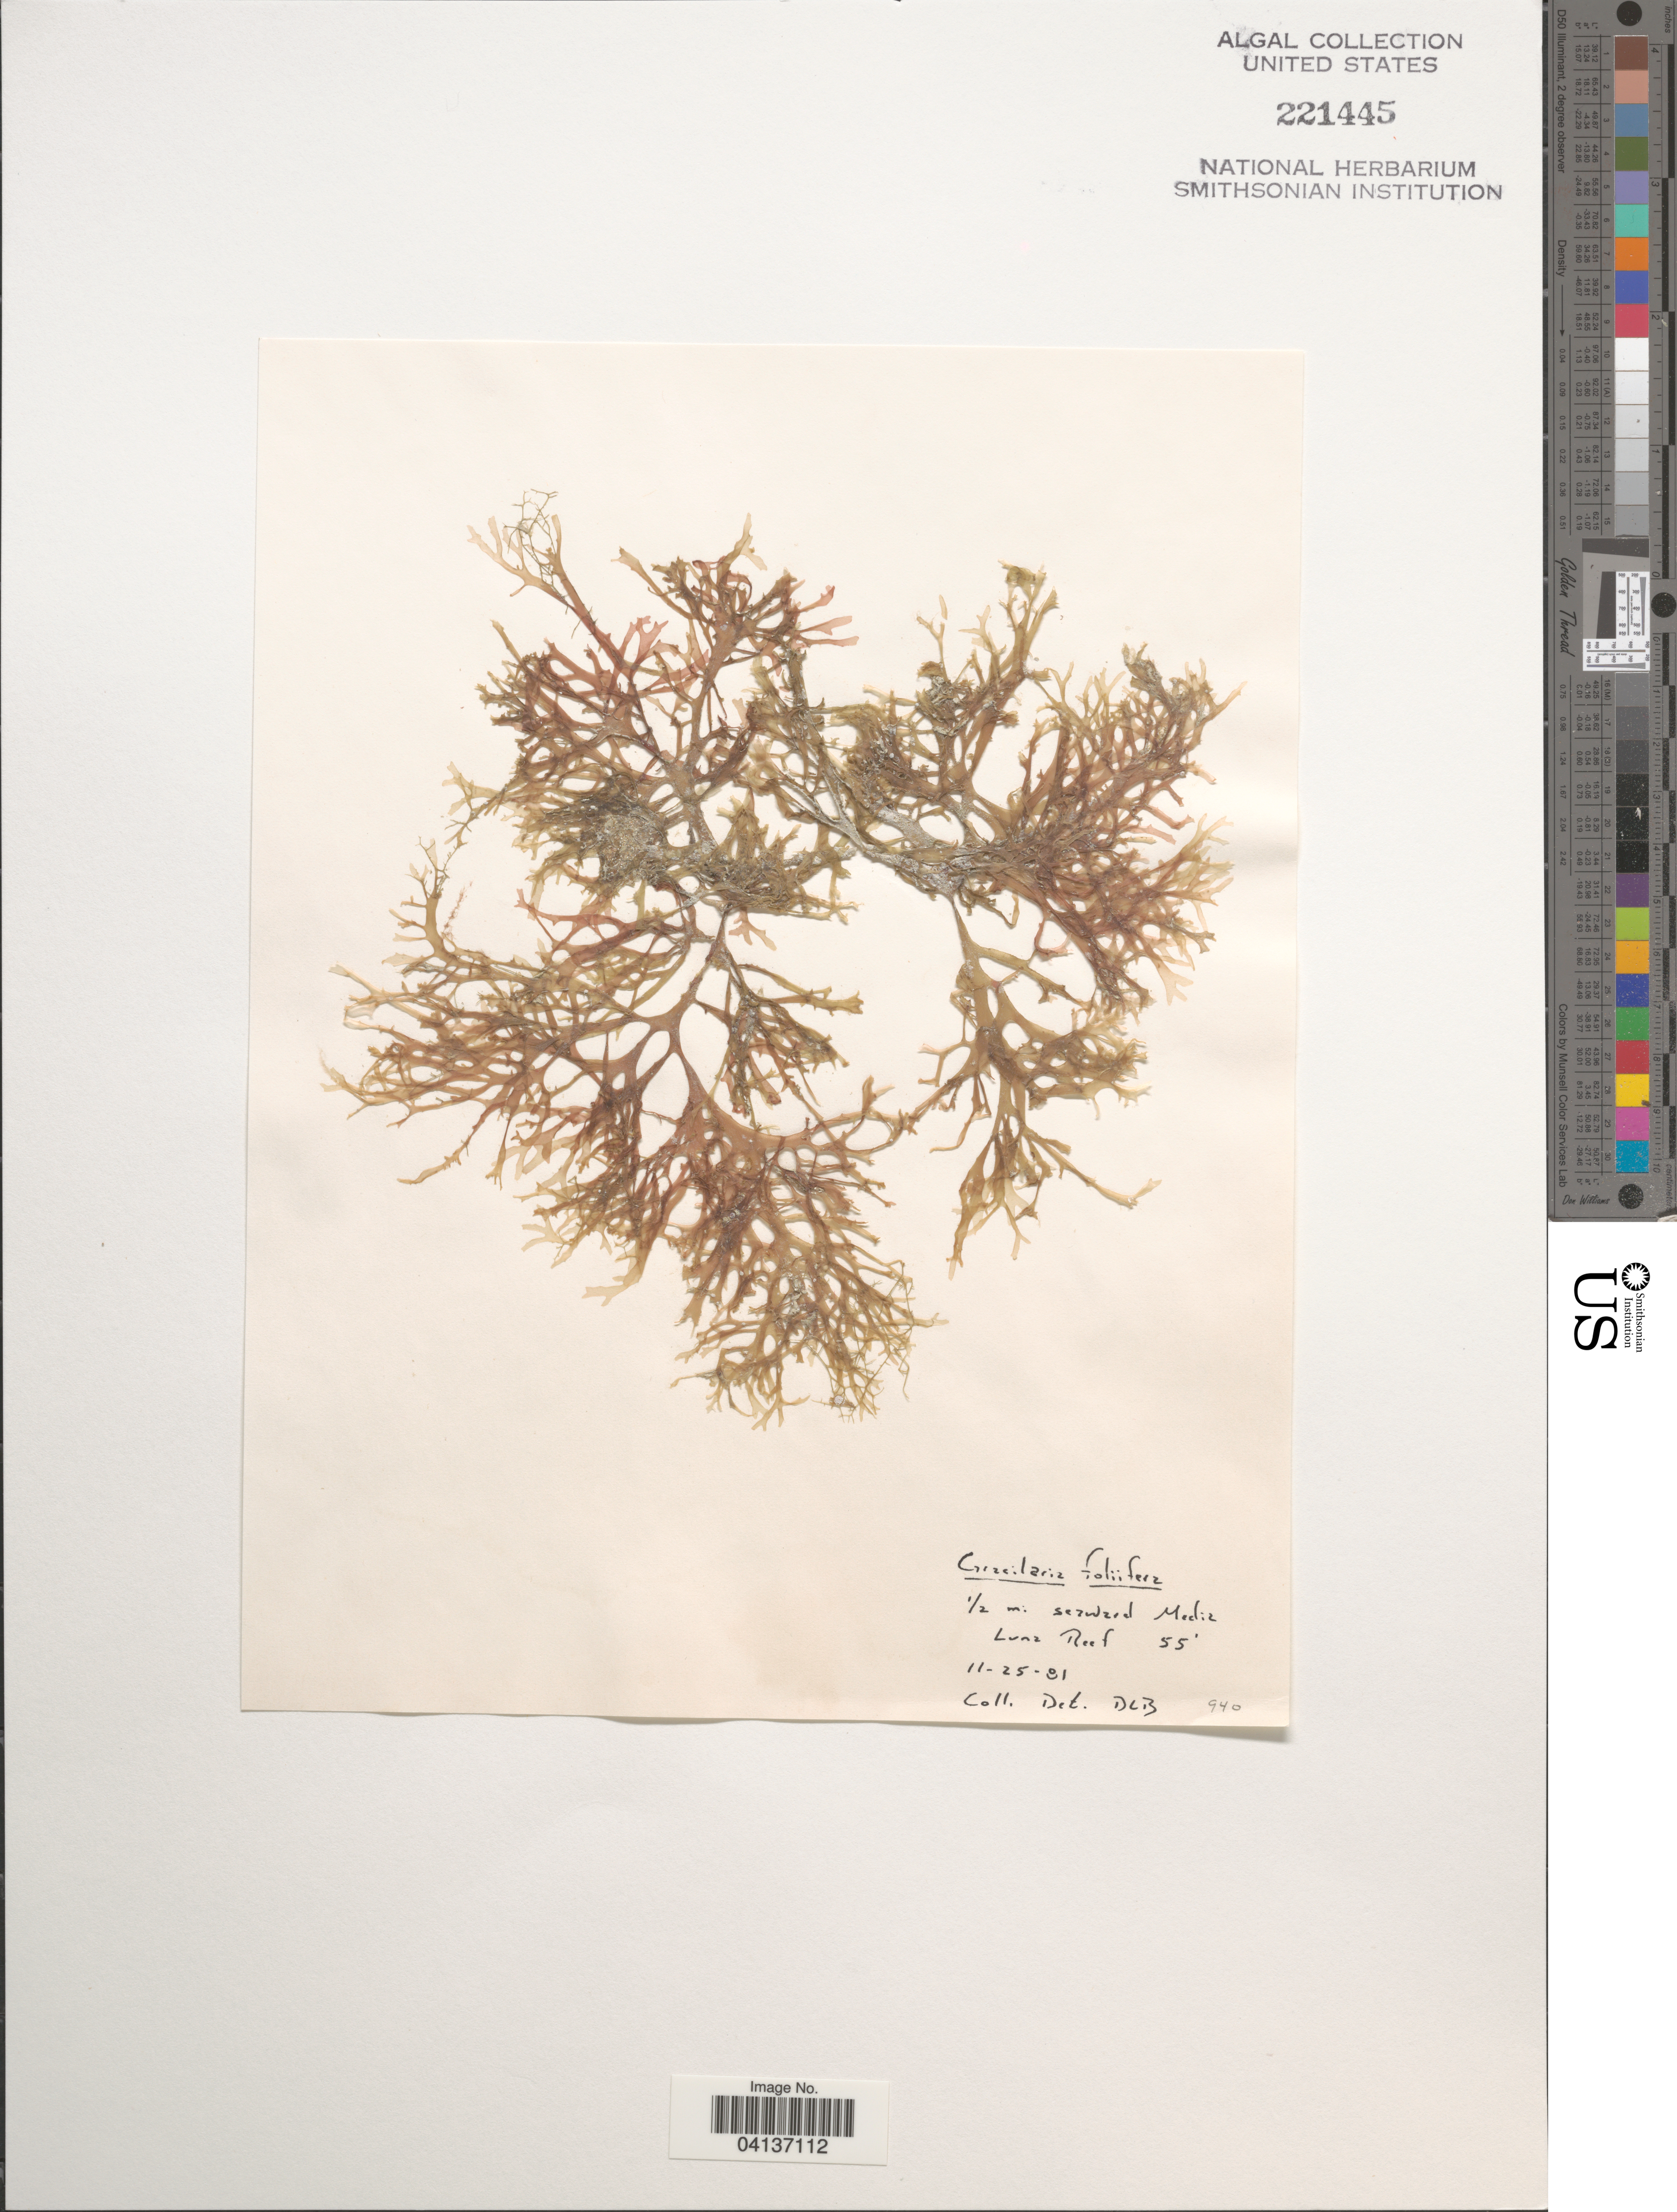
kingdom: Plantae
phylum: Rhodophyta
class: Florideophyceae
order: Gracilariales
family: Gracilariaceae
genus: Gracilaria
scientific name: Gracilaria foliifera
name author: (Forssk.) Børgesen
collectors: D. L. B.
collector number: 940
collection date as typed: Transcribed d/m/y: 25/11/81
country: Puerto Rico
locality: ½ mi seaward Media Luna Reef.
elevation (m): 17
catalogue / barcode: US 221445